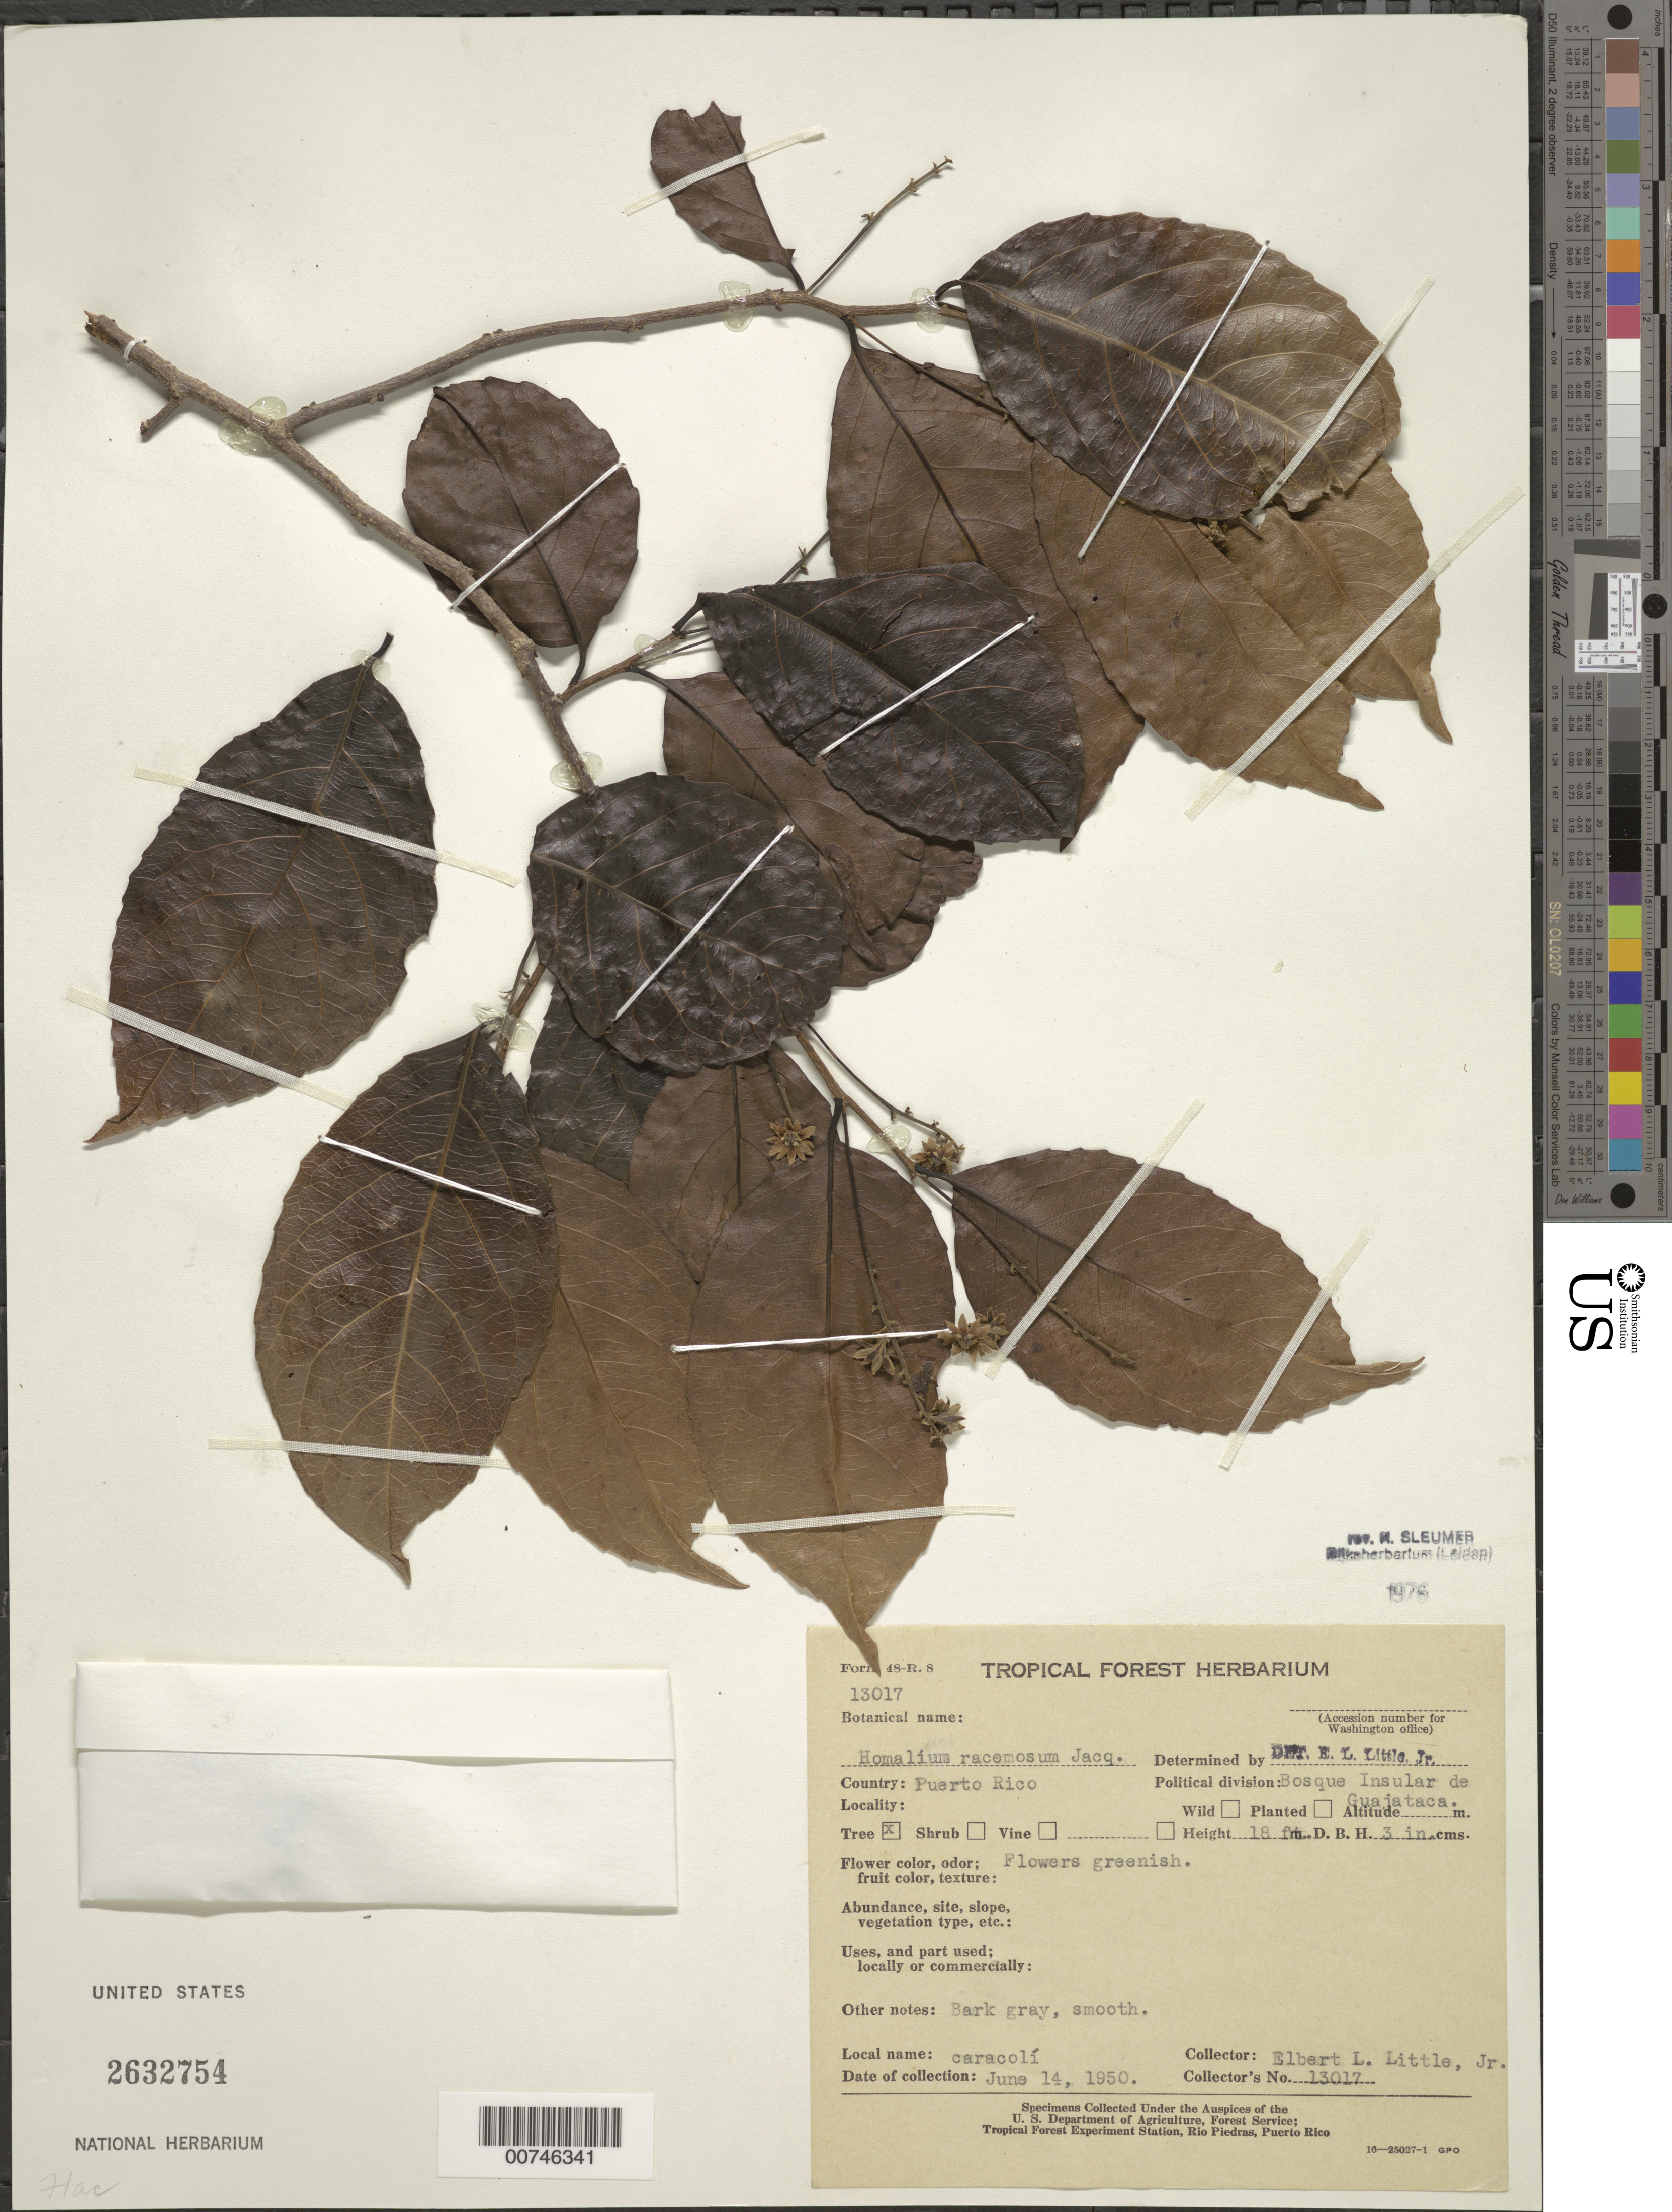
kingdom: Plantae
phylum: Tracheophyta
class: Magnoliopsida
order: Malpighiales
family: Salicaceae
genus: Homalium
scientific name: Homalium racemosum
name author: Jacq.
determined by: Little, Elbert L., Jr., (FSSR), United States Department of Agriculture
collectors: E. L. Little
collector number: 13017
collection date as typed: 14 Jun 1950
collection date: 1950-06-14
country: Puerto Rico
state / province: Quebradillas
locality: Bosque Insular de Guajataca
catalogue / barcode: US 2632754